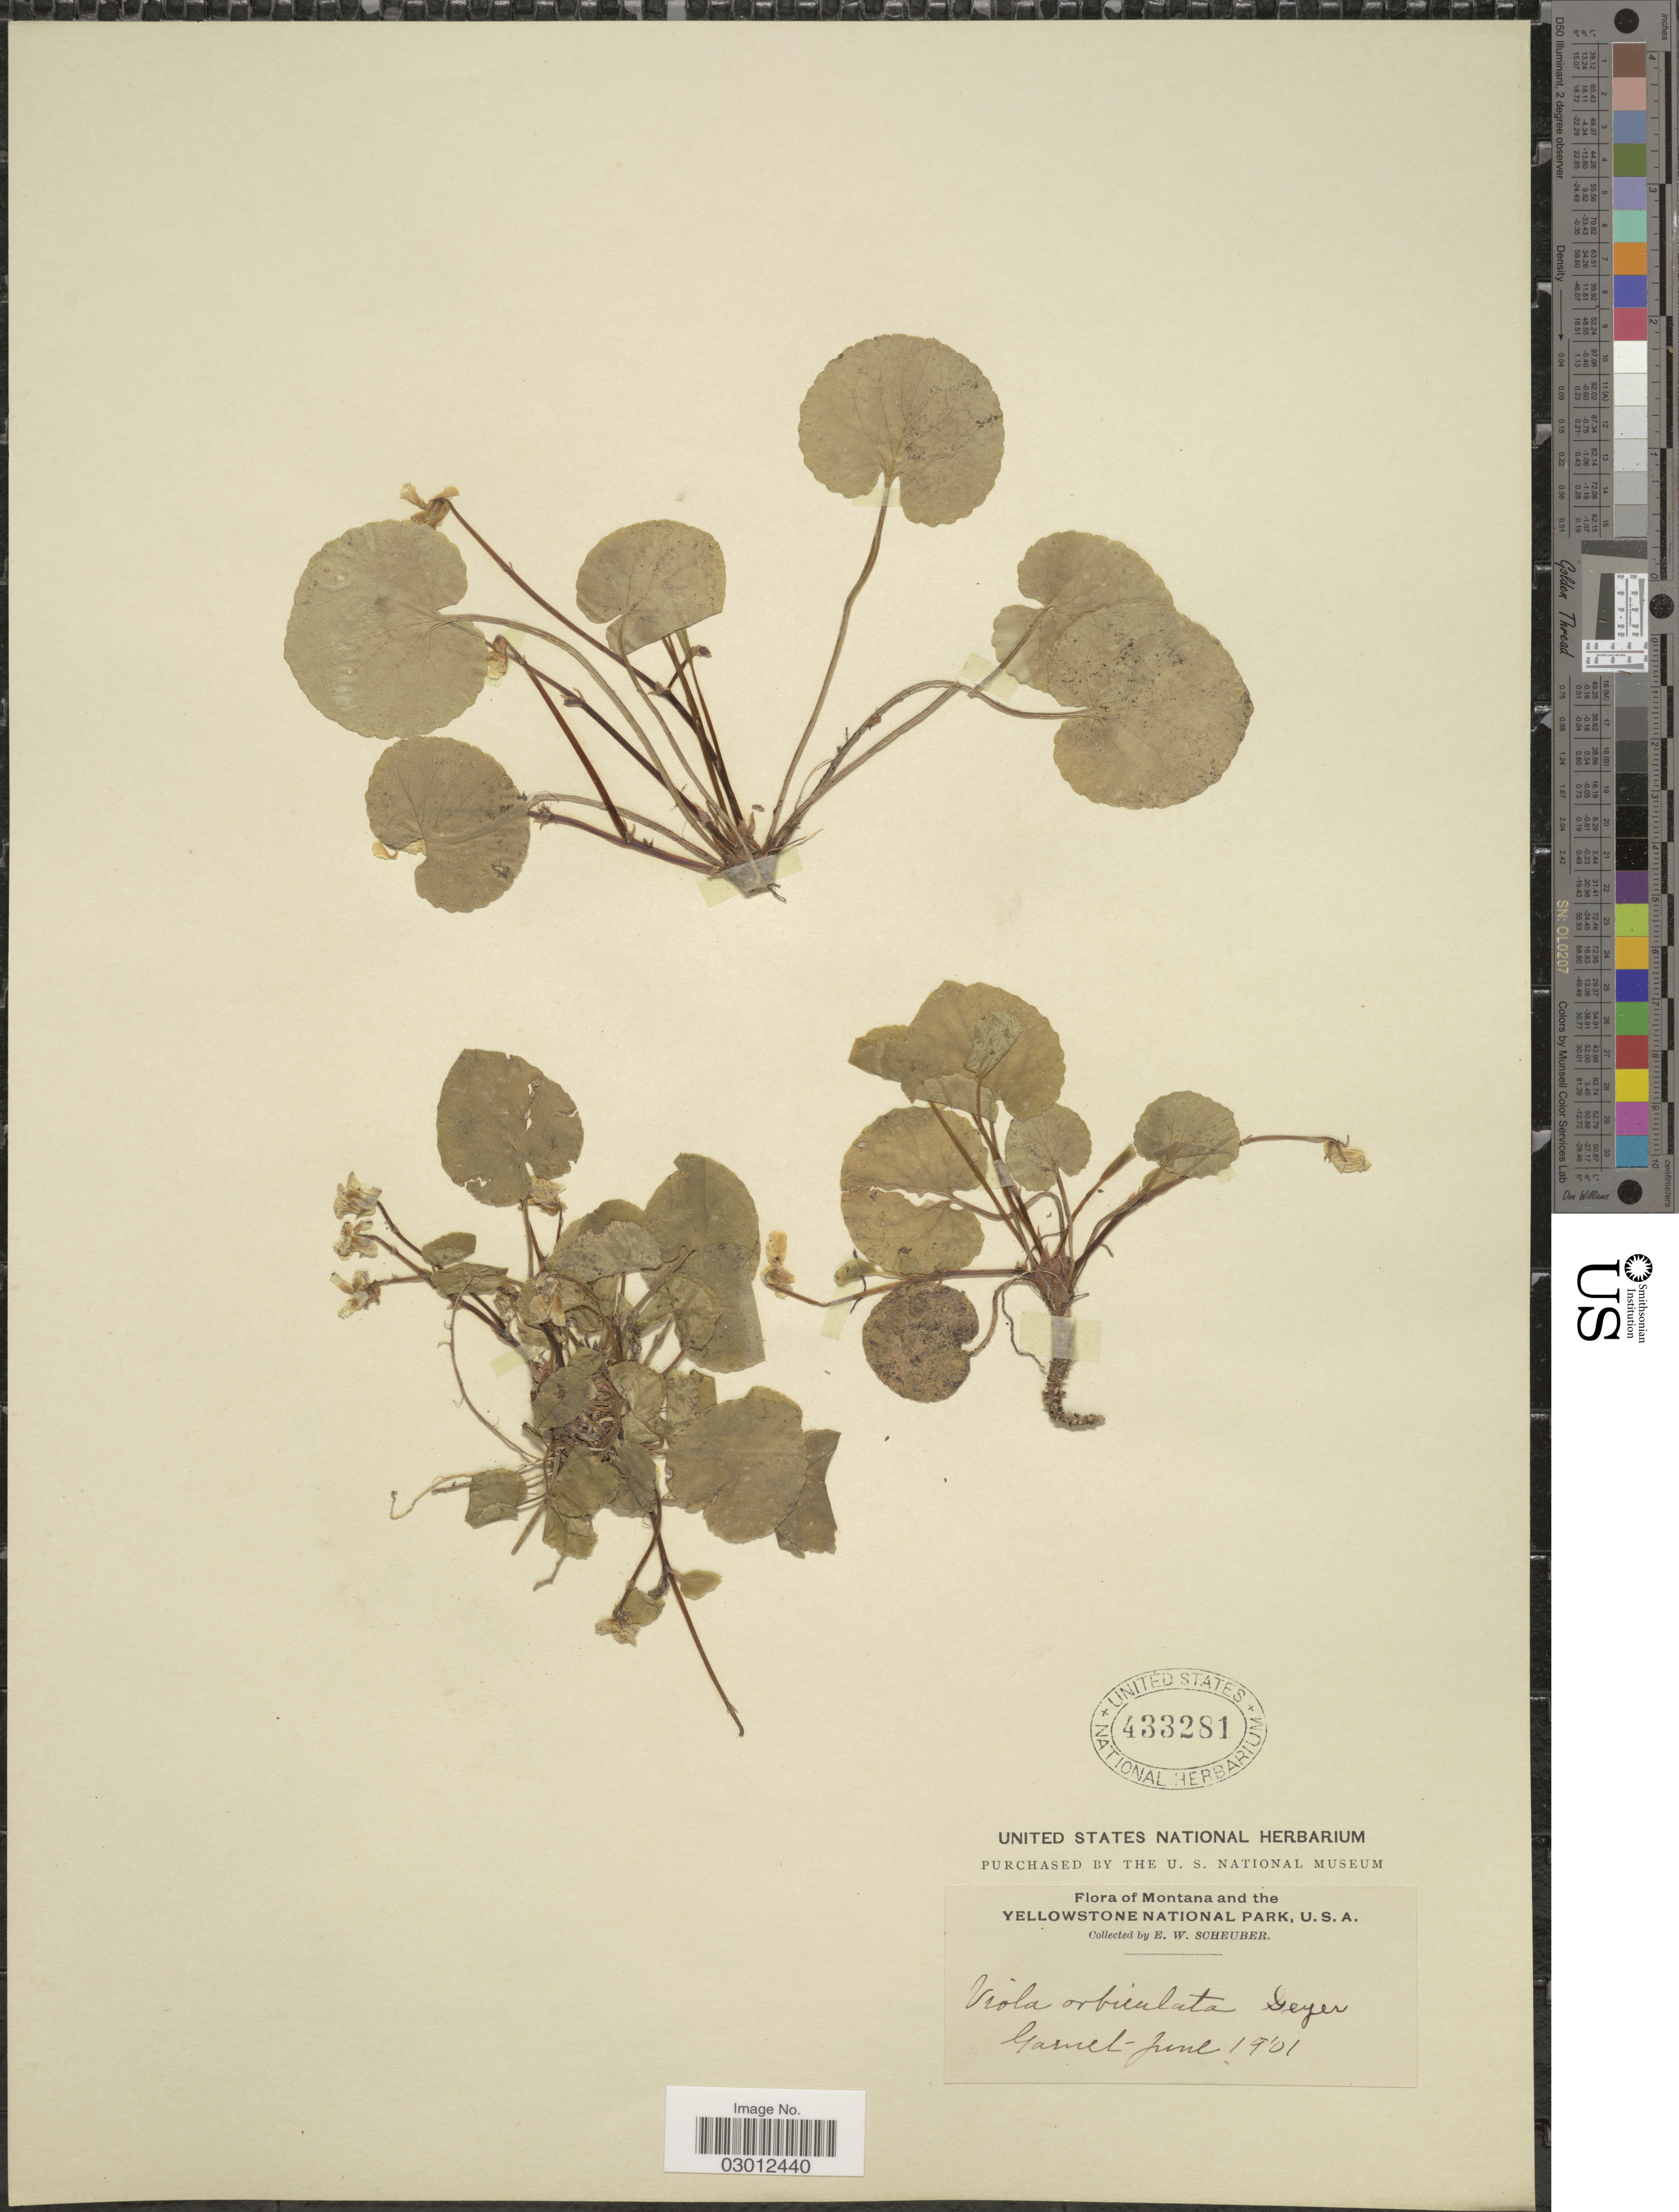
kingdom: Plantae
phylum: Tracheophyta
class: Magnoliopsida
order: Malpighiales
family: Violaceae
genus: Viola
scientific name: Viola orbiculata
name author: Geyer ex Hook.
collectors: E. Scheuber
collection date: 1901-06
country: United States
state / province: Montana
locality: The Yellowstone National Park. Garnet.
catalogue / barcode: US 433281